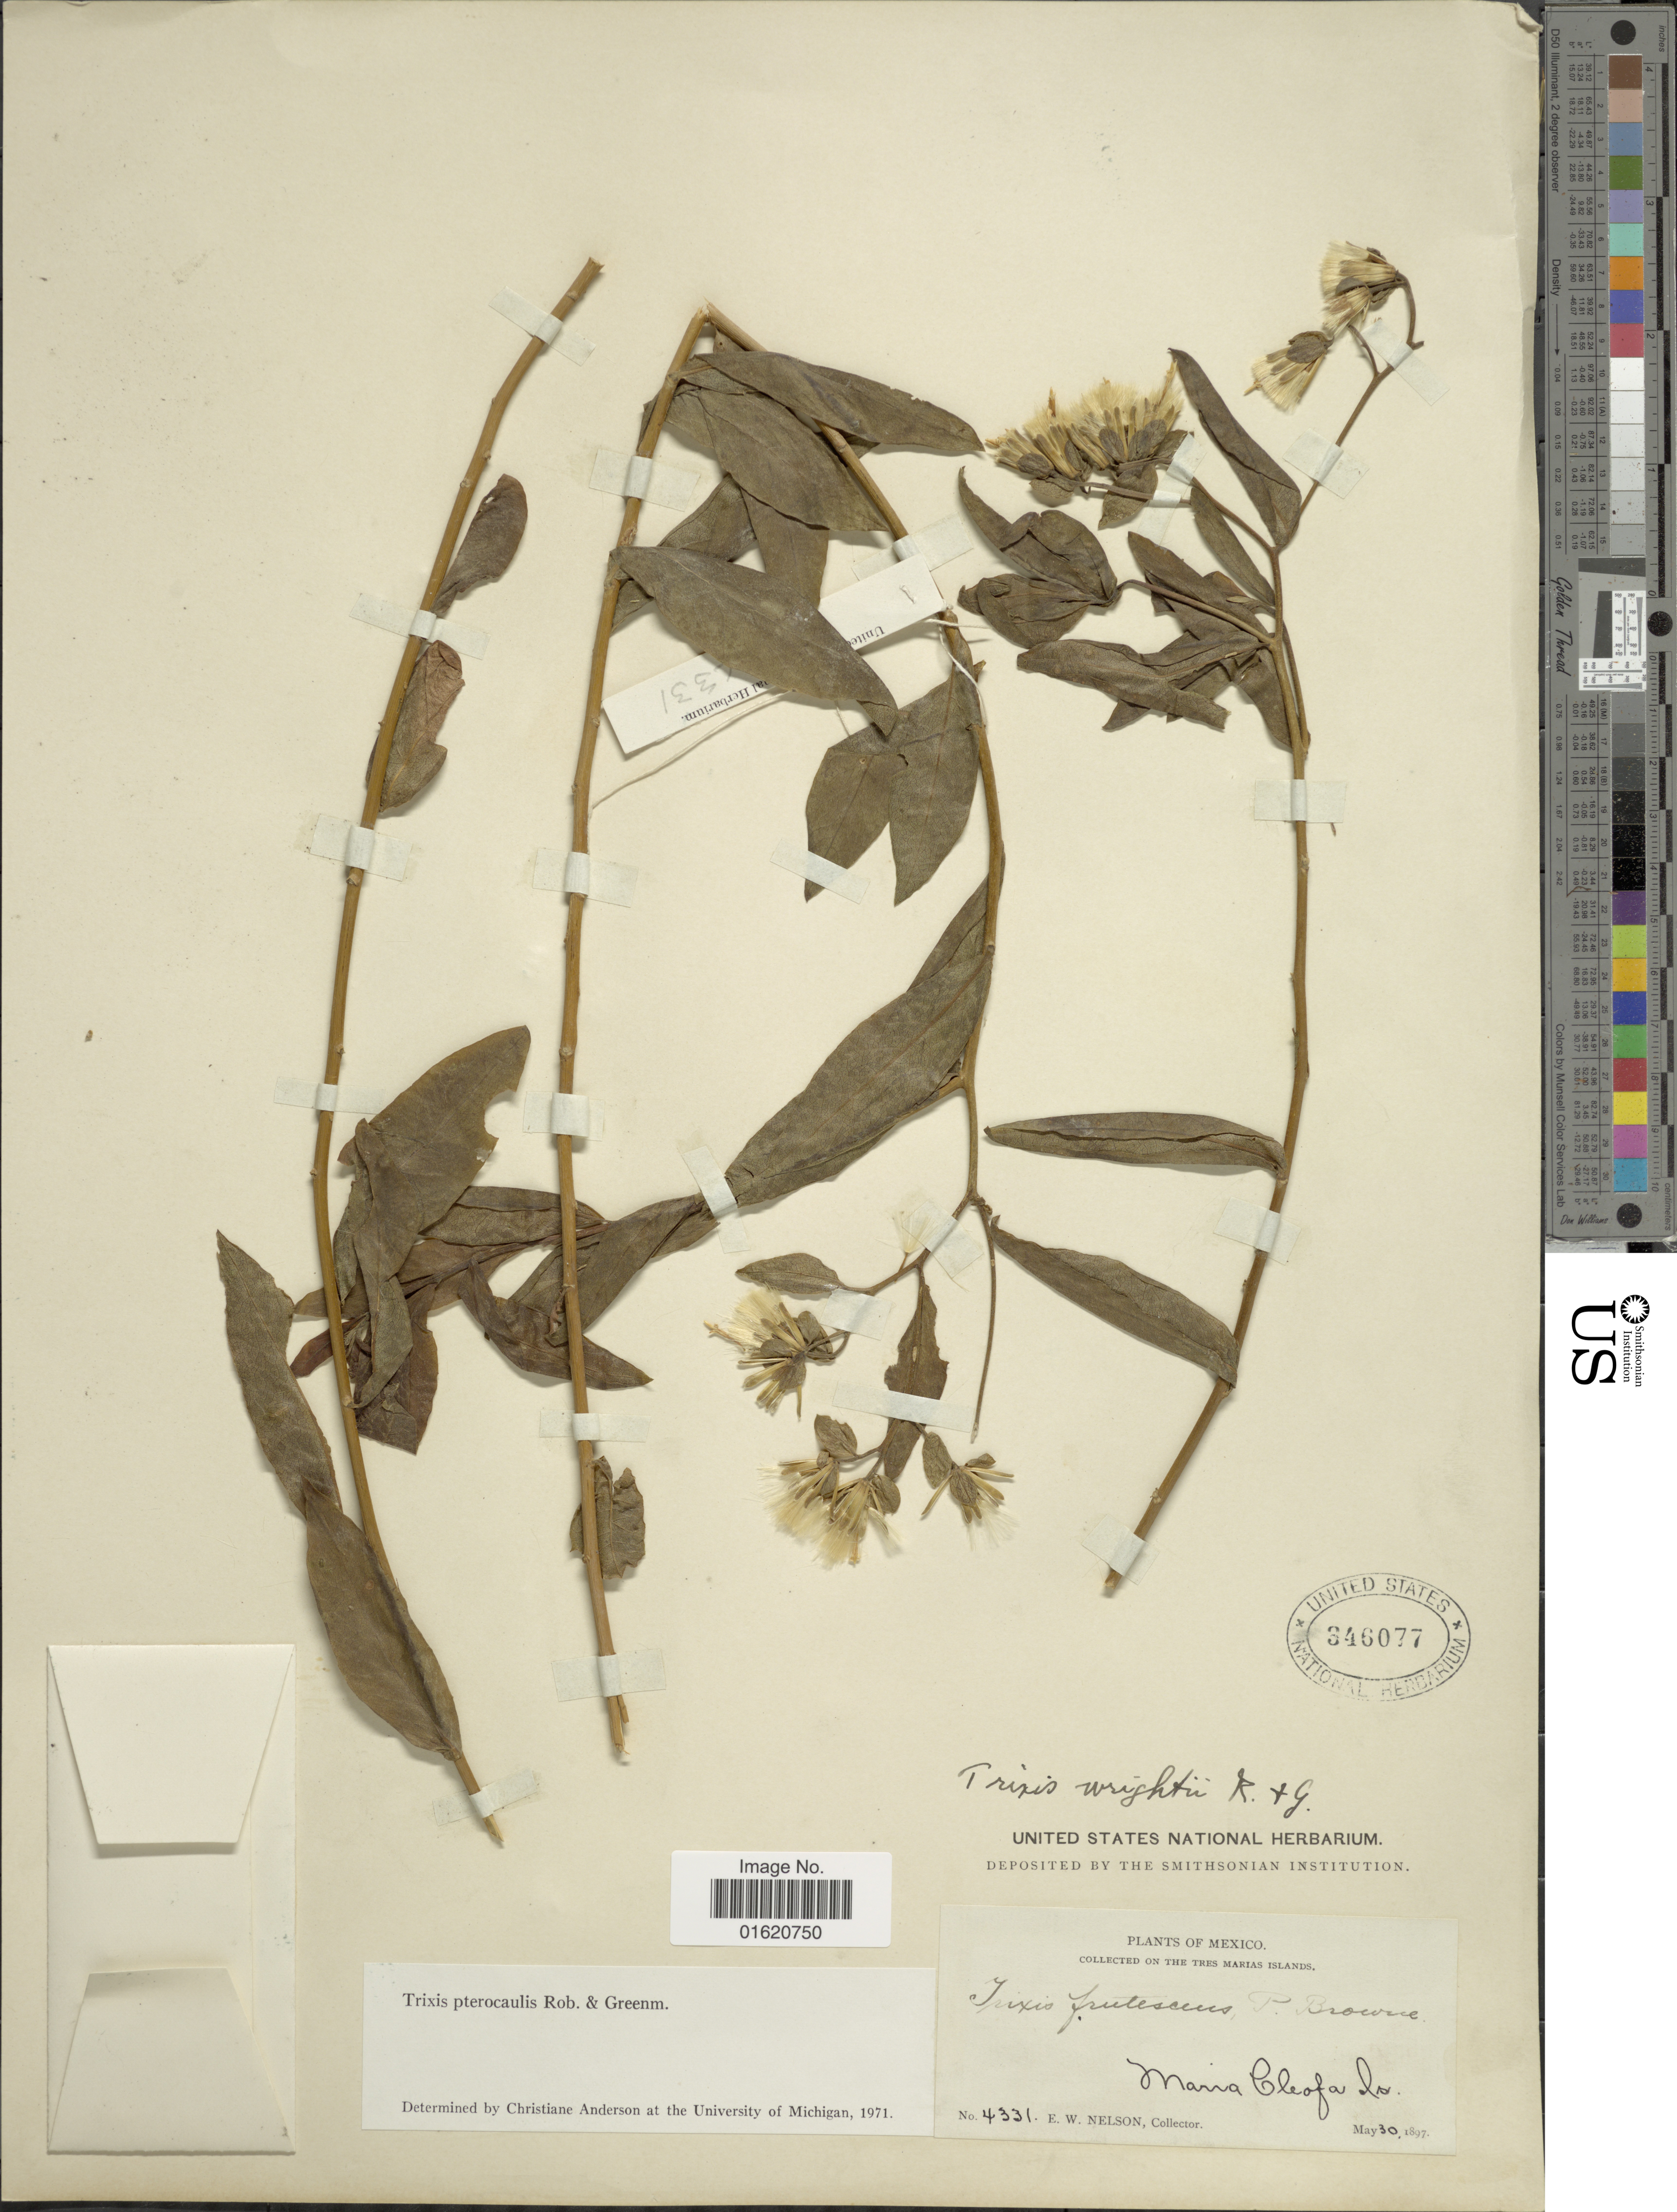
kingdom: Plantae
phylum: Tracheophyta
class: Magnoliopsida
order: Asterales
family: Asteraceae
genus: Trixis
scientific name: Trixis pterocaulis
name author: B.L. Rob. & Greenm.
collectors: E. W. Nelson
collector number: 4331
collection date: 1897-05-30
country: Mexico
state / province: Nayarit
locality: On the Tres Marias Islands, Maria Cleofa Is.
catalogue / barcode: US 346077